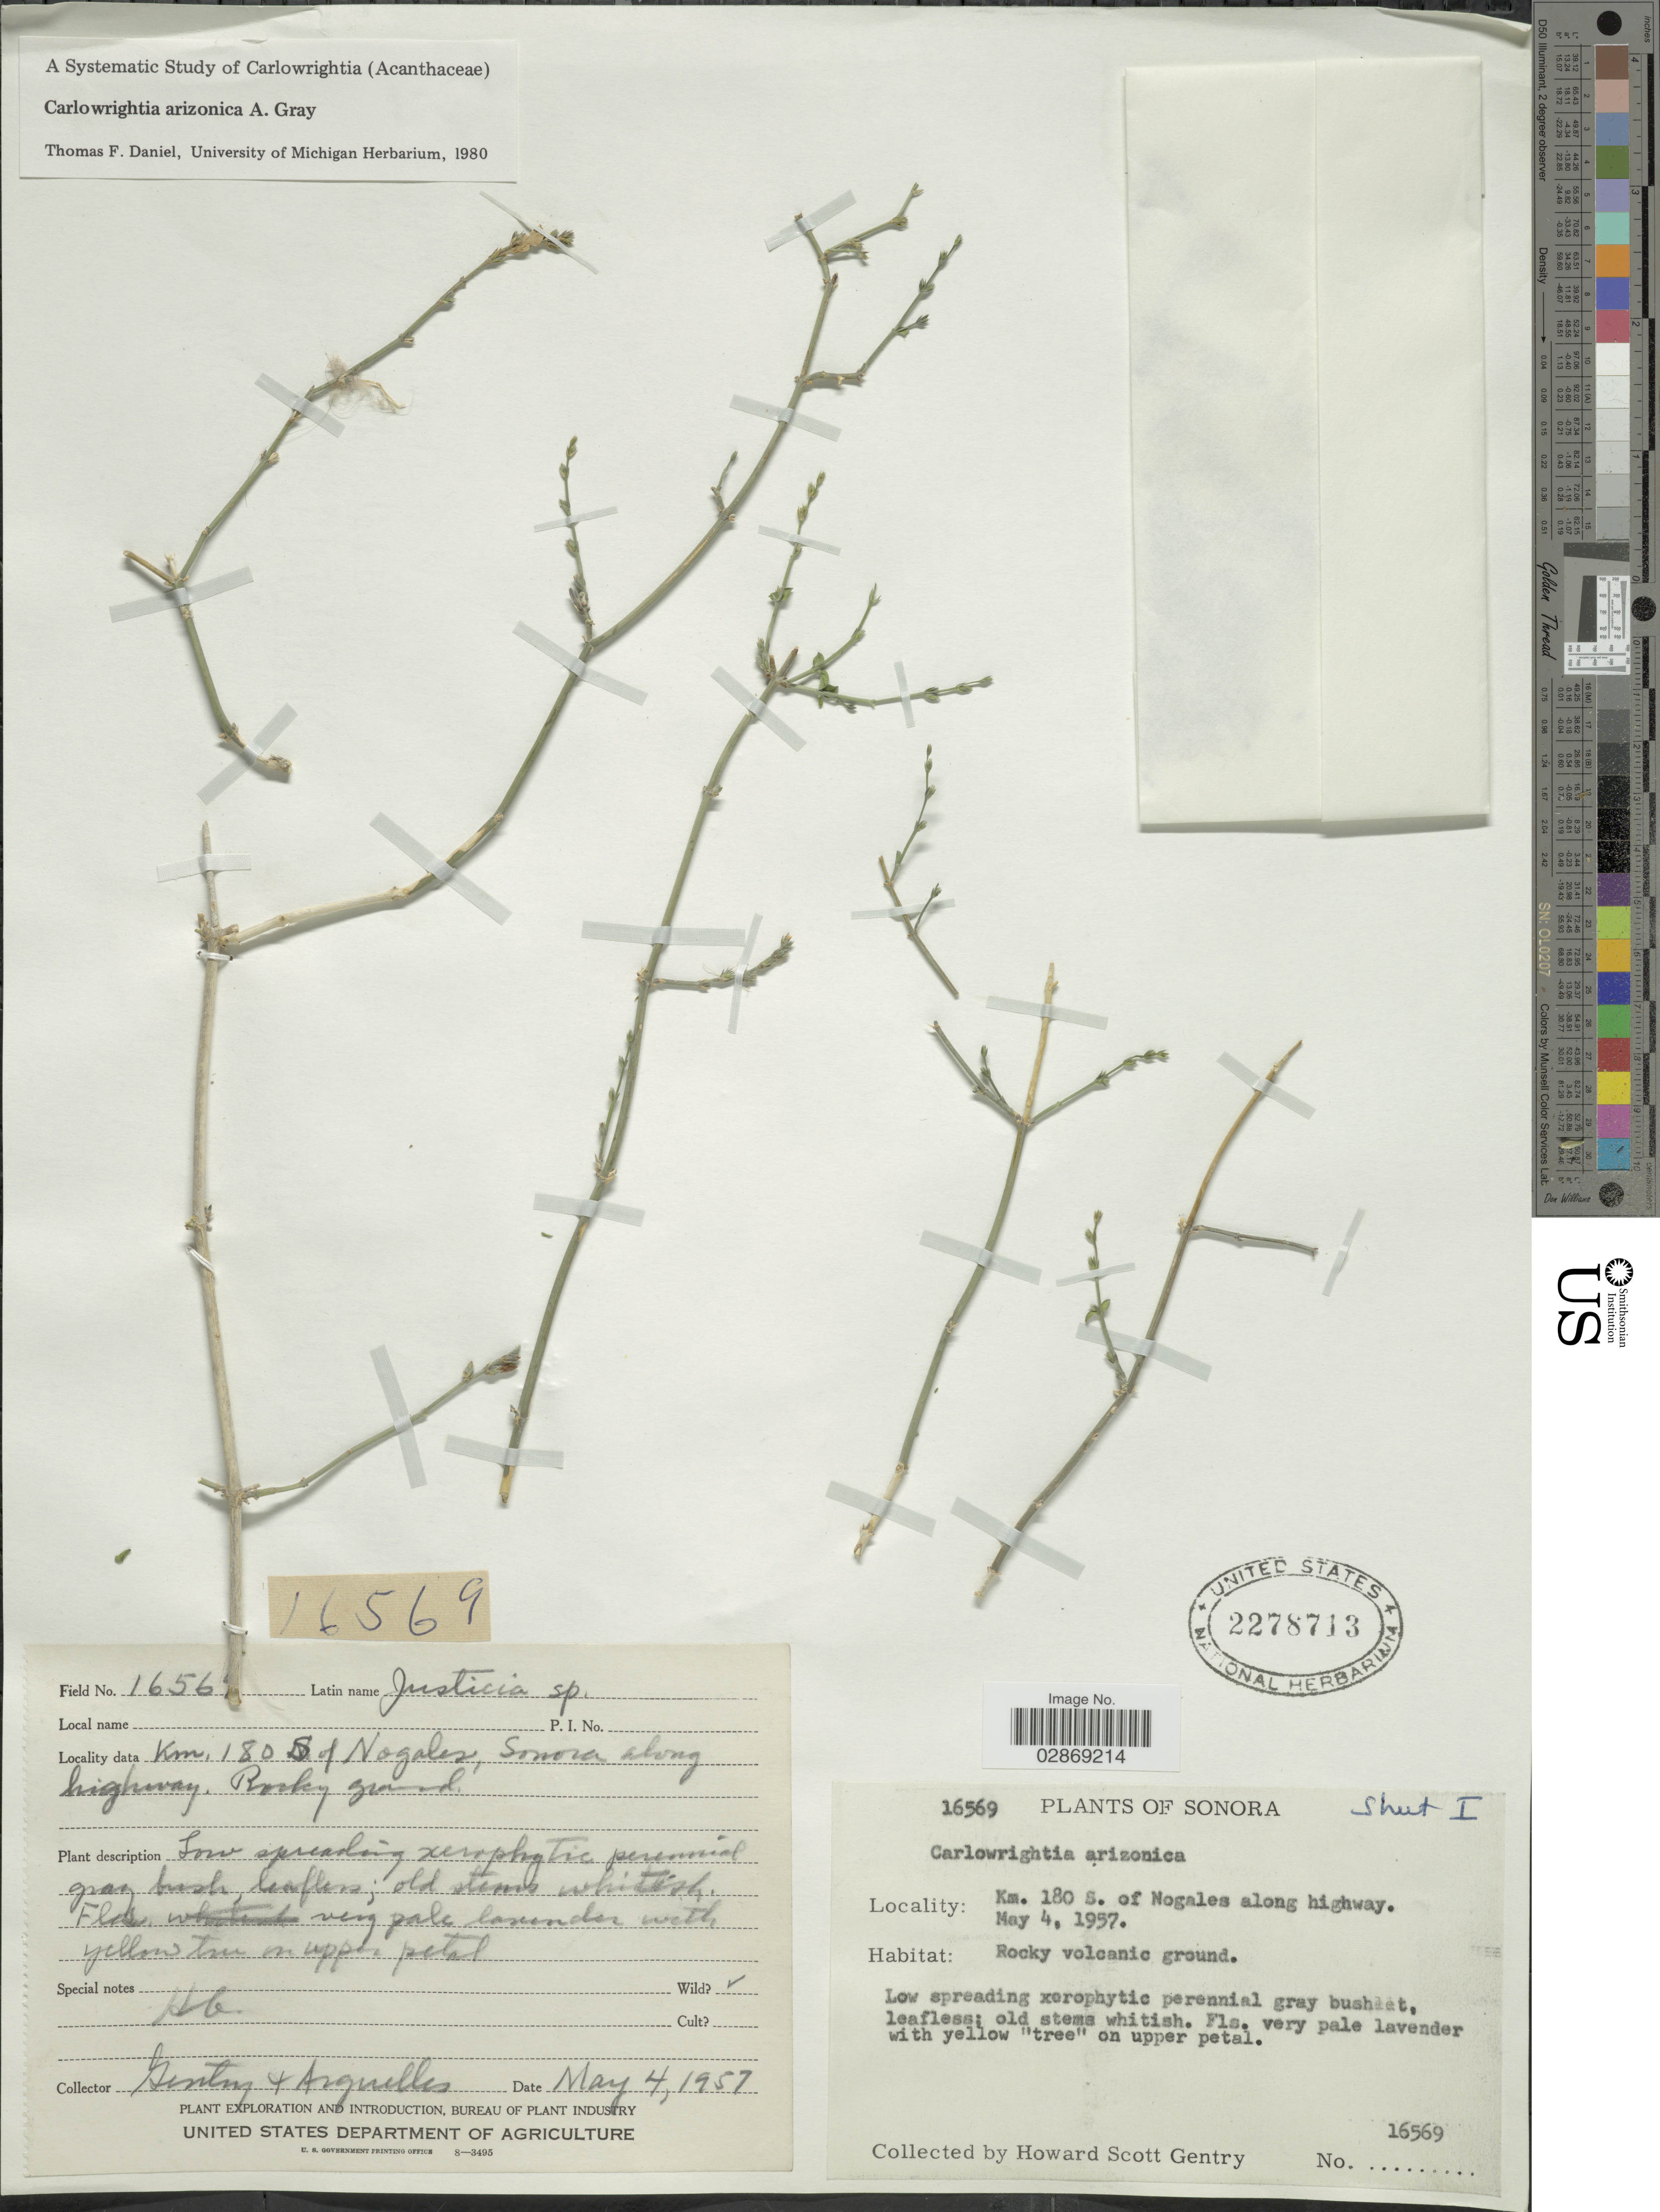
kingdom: Plantae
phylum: Tracheophyta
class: Magnoliopsida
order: Lamiales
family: Acanthaceae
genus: Carlowrightia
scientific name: Carlowrightia arizonica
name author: A. Gray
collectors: H. S. Gentry & Arguelles, --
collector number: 16569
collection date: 1957-05-04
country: Mexico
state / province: Sonora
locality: Km. 180 s. of Nogales along highway, Sonora along highway.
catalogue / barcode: US 2278713